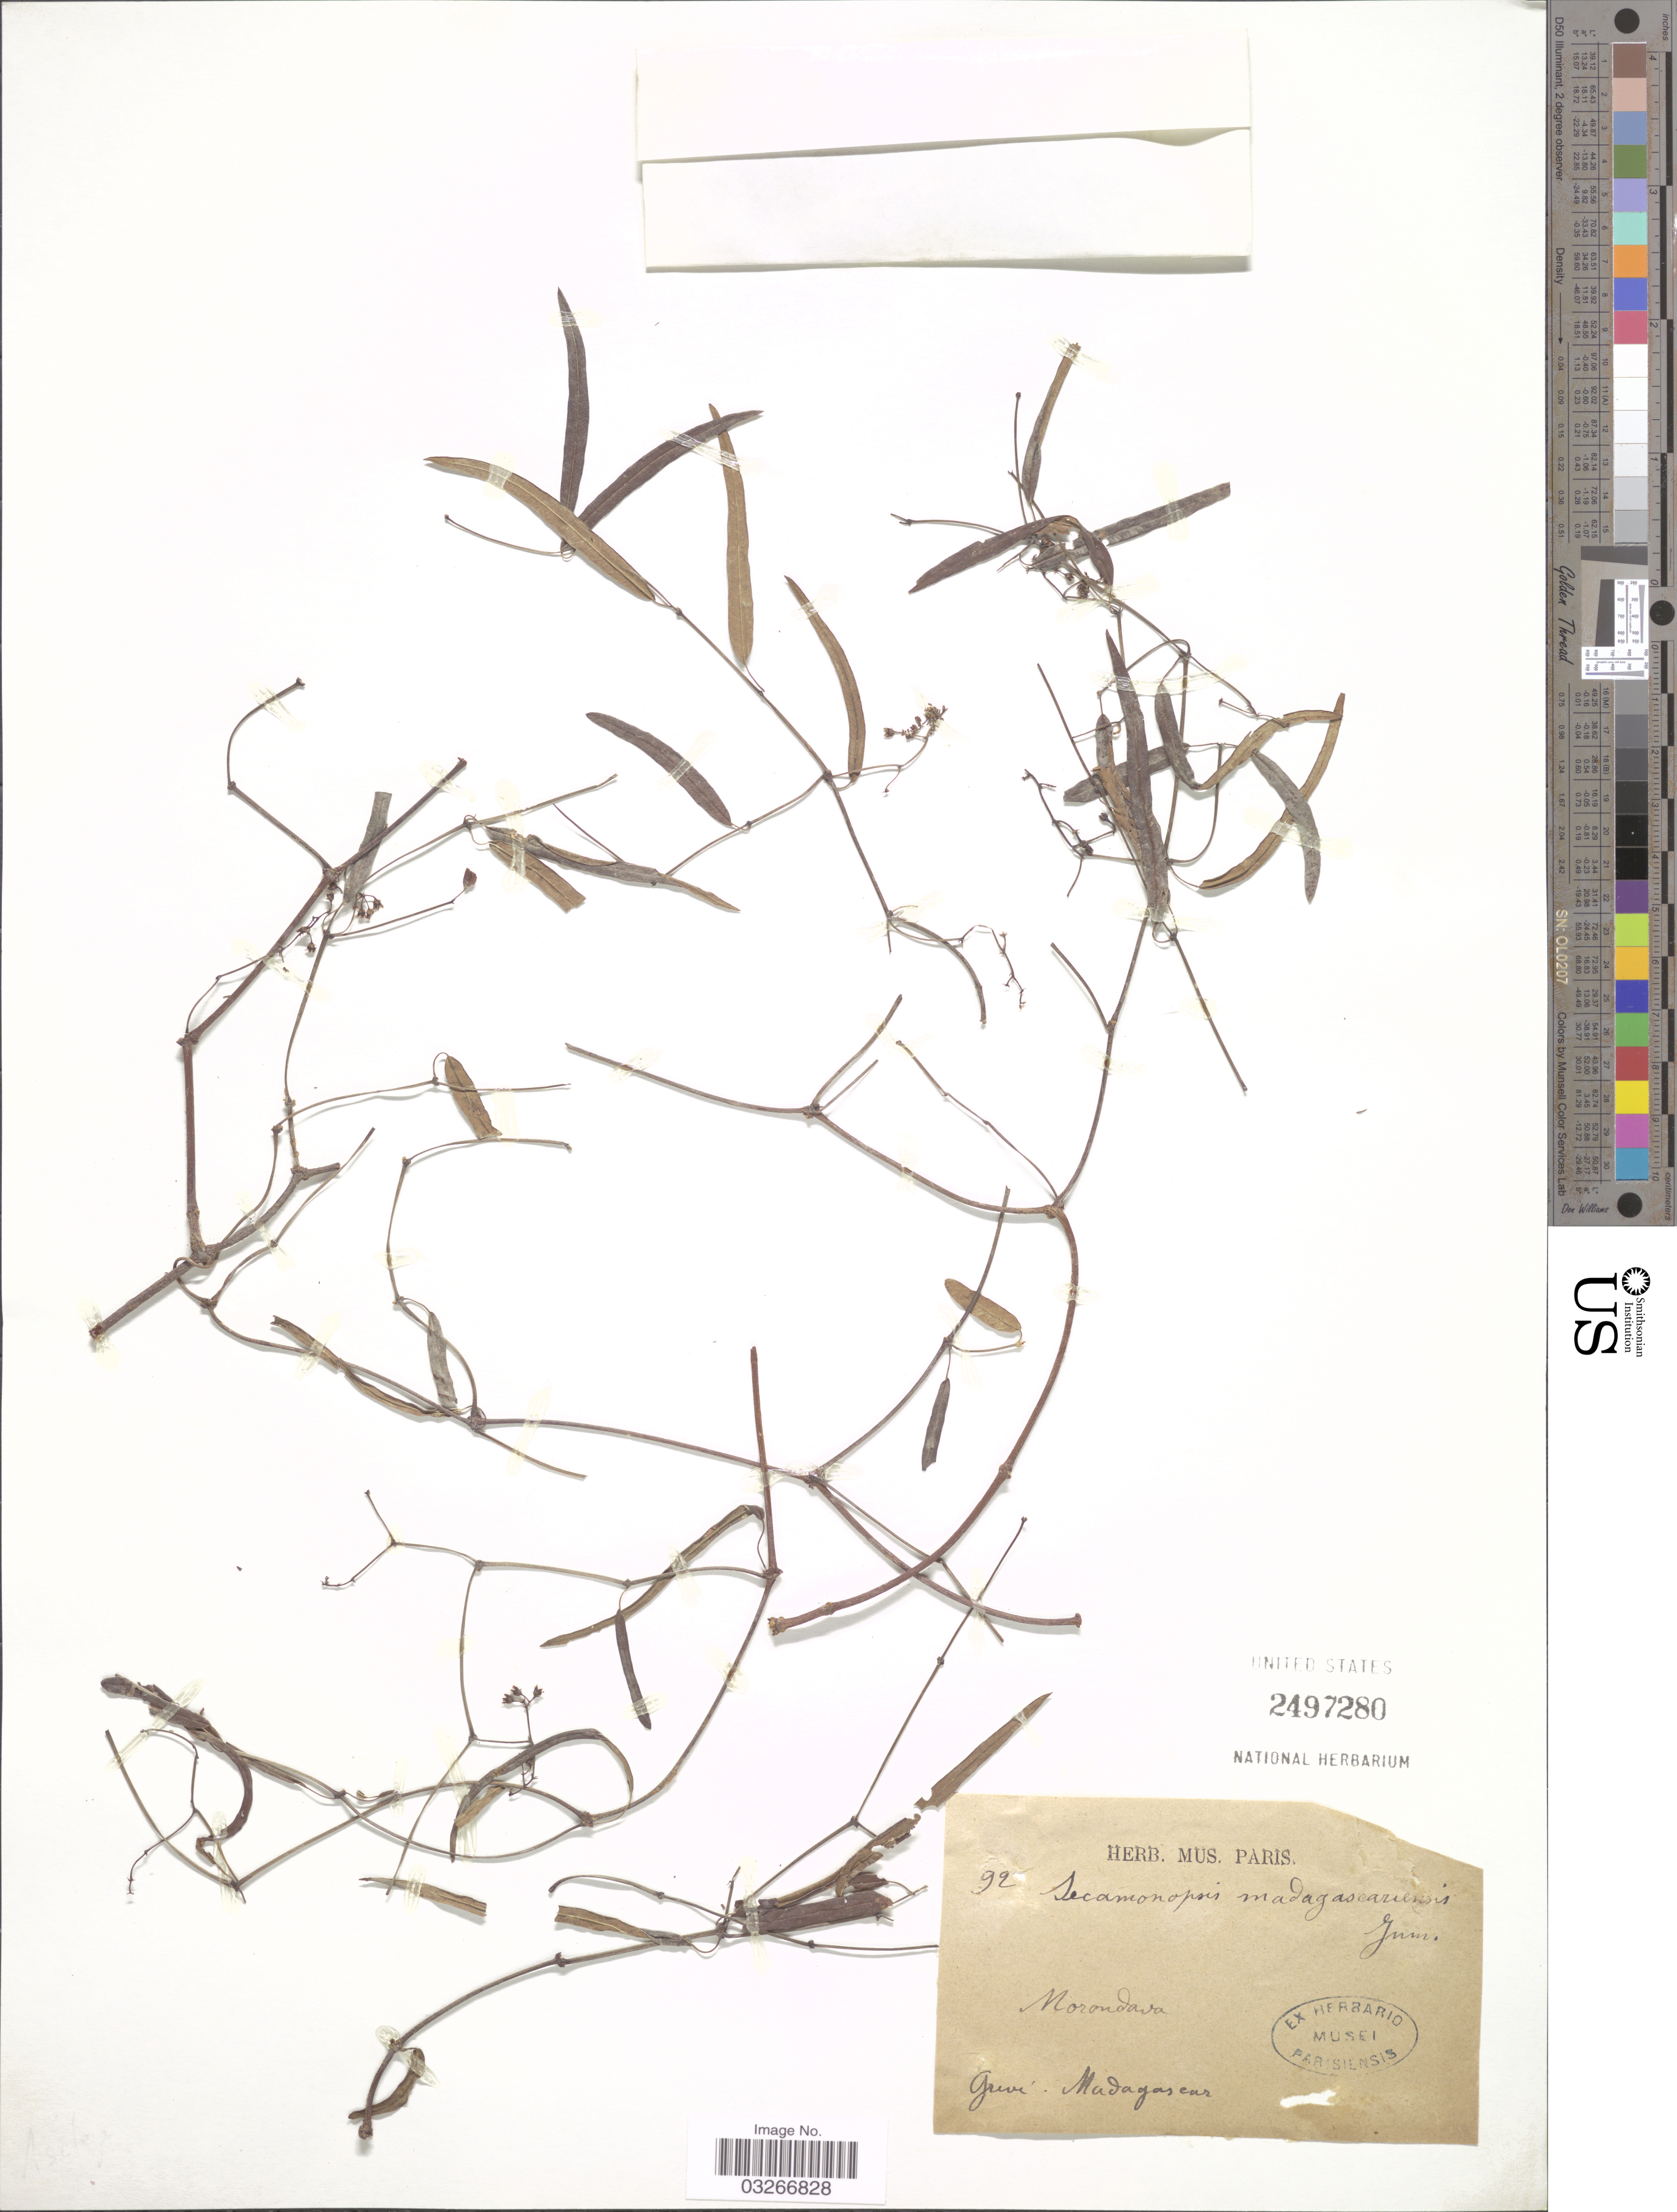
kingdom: Plantae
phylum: Tracheophyta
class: Magnoliopsida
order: Gentianales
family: Apocynaceae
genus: Secamonopsis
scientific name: Secamonopsis madagascariensis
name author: Jum.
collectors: -. Grevé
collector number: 92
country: Madagascar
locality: Morondava.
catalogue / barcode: US 2497280